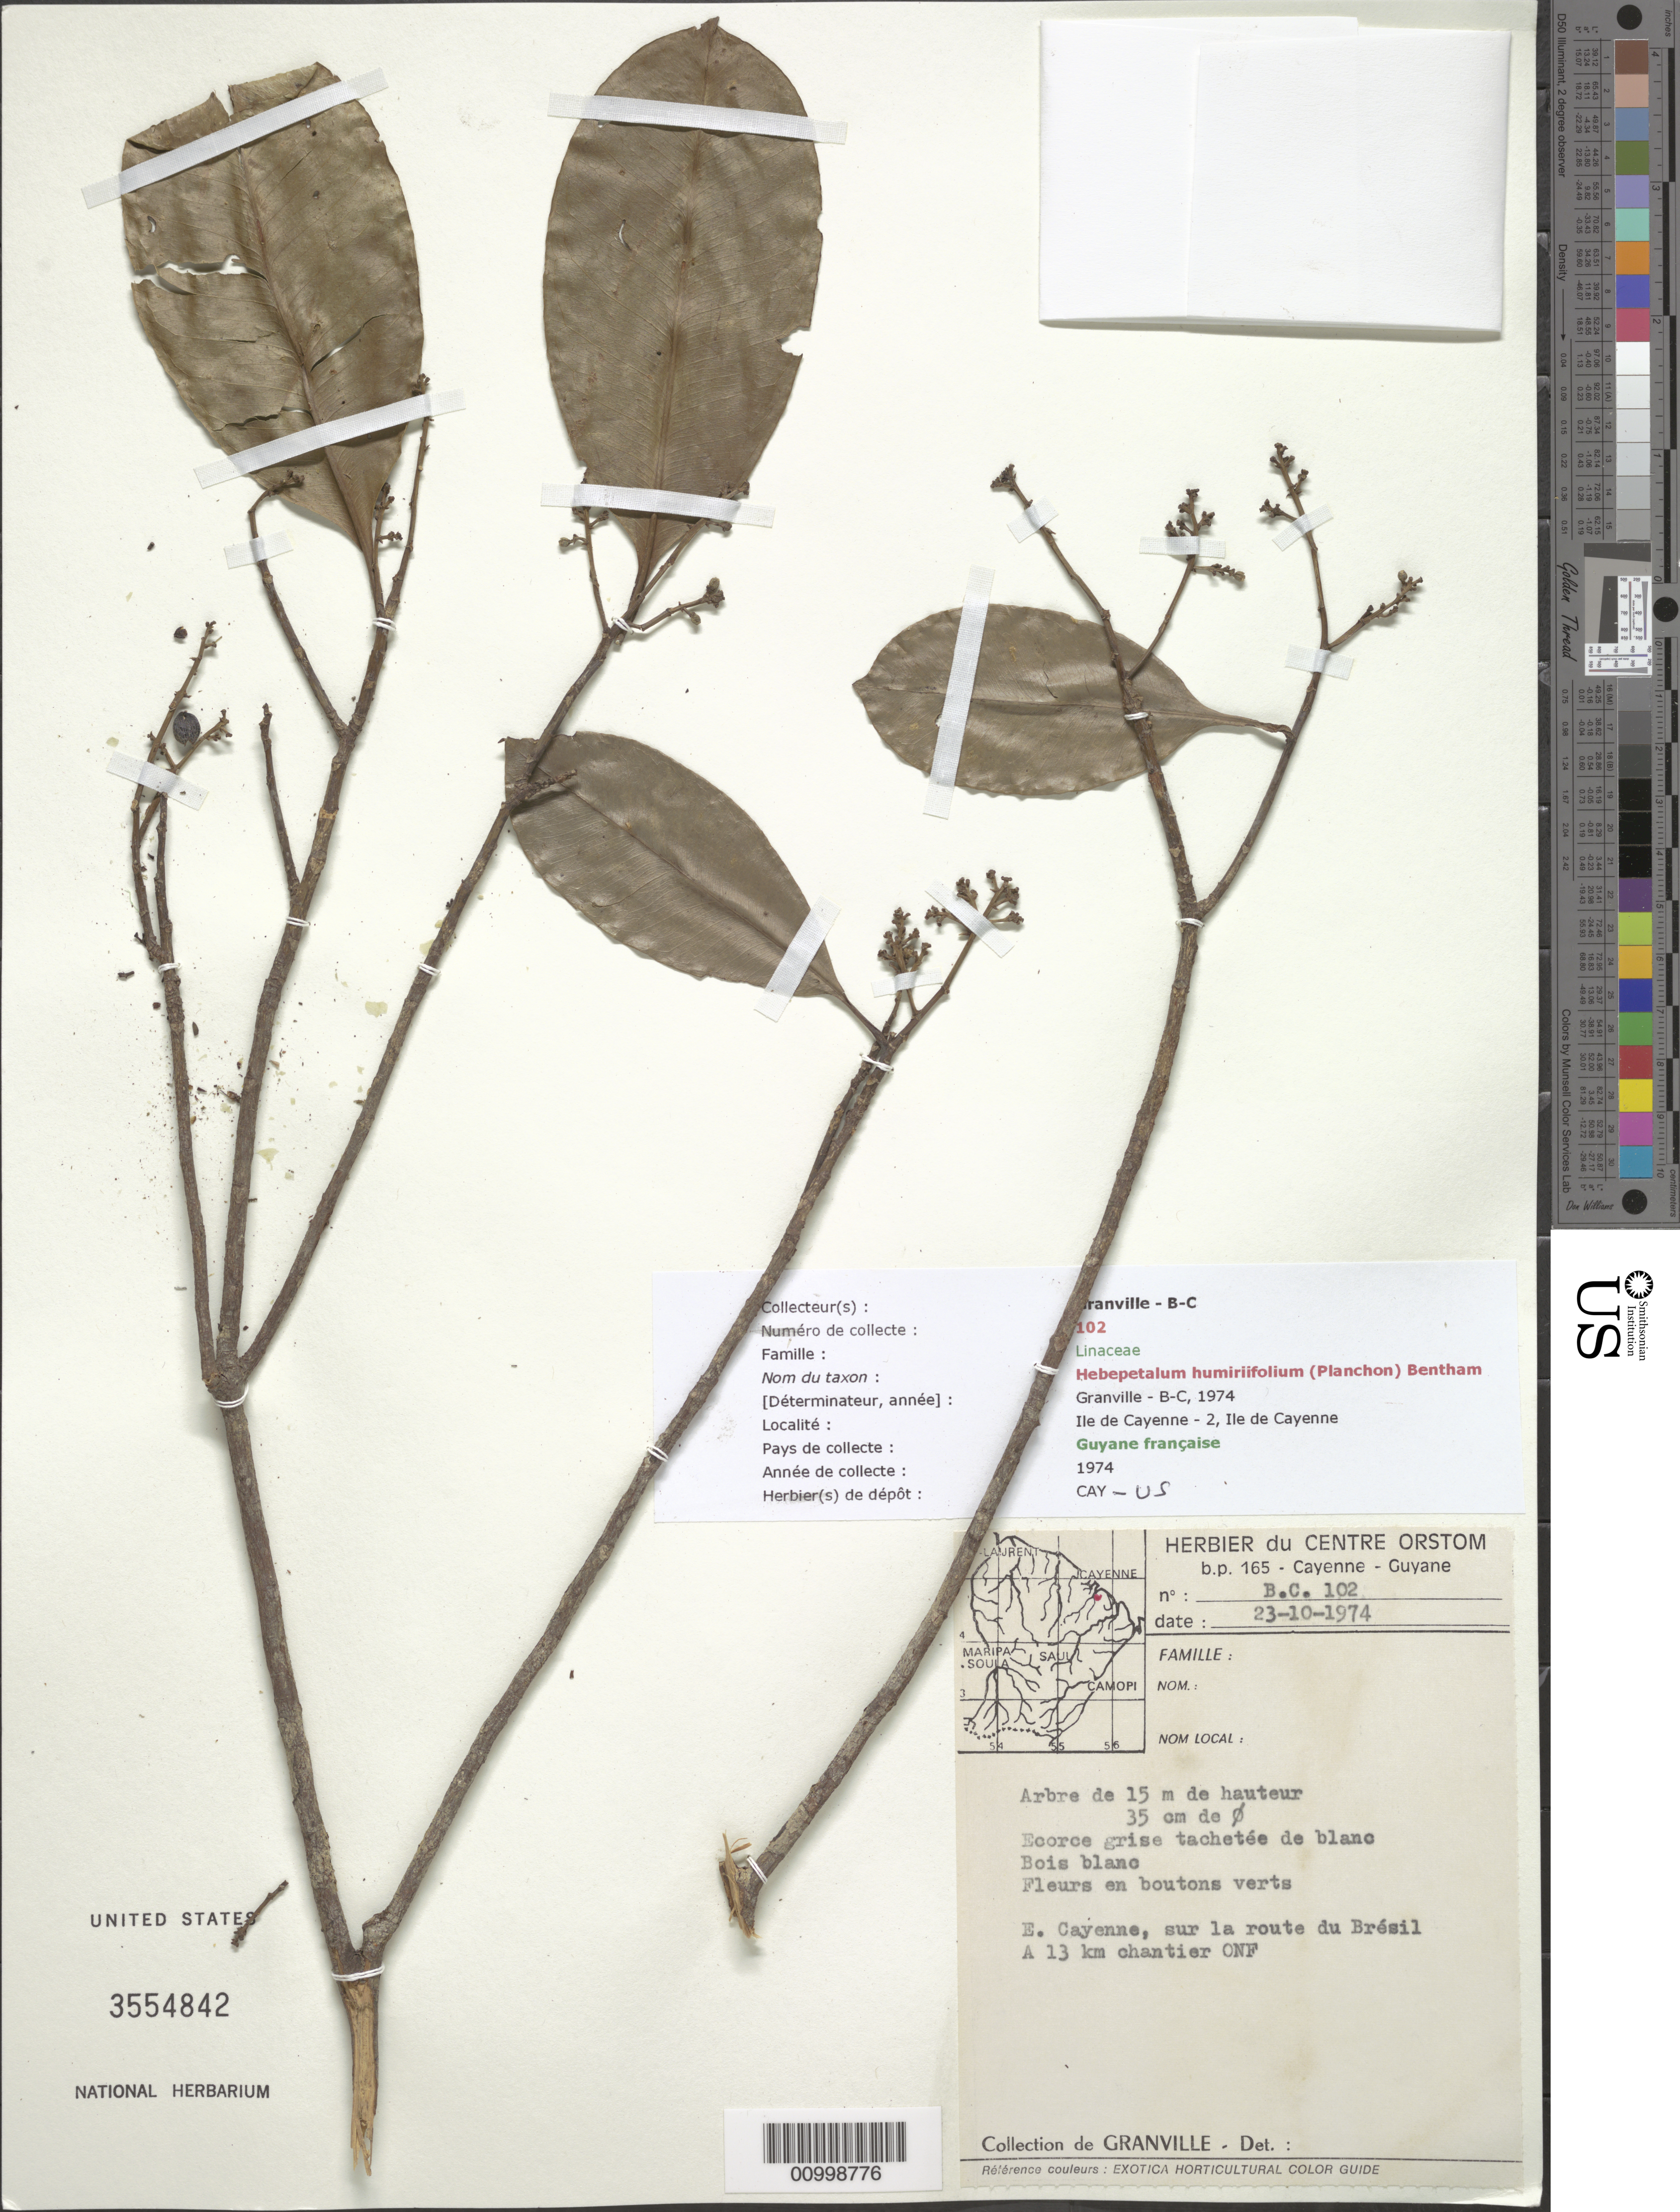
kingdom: Plantae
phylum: Tracheophyta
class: Magnoliopsida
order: Malpighiales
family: Linaceae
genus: Hebepetalum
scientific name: Hebepetalum humiriifolium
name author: (Planch.) Benth.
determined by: Granville, B. C.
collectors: B. Granville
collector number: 102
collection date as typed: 23-Oct-74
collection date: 1974-10-23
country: French Guiana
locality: E. Cayenne, sur la route du Brésil, a 13km chantier ONF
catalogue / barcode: US 3554842